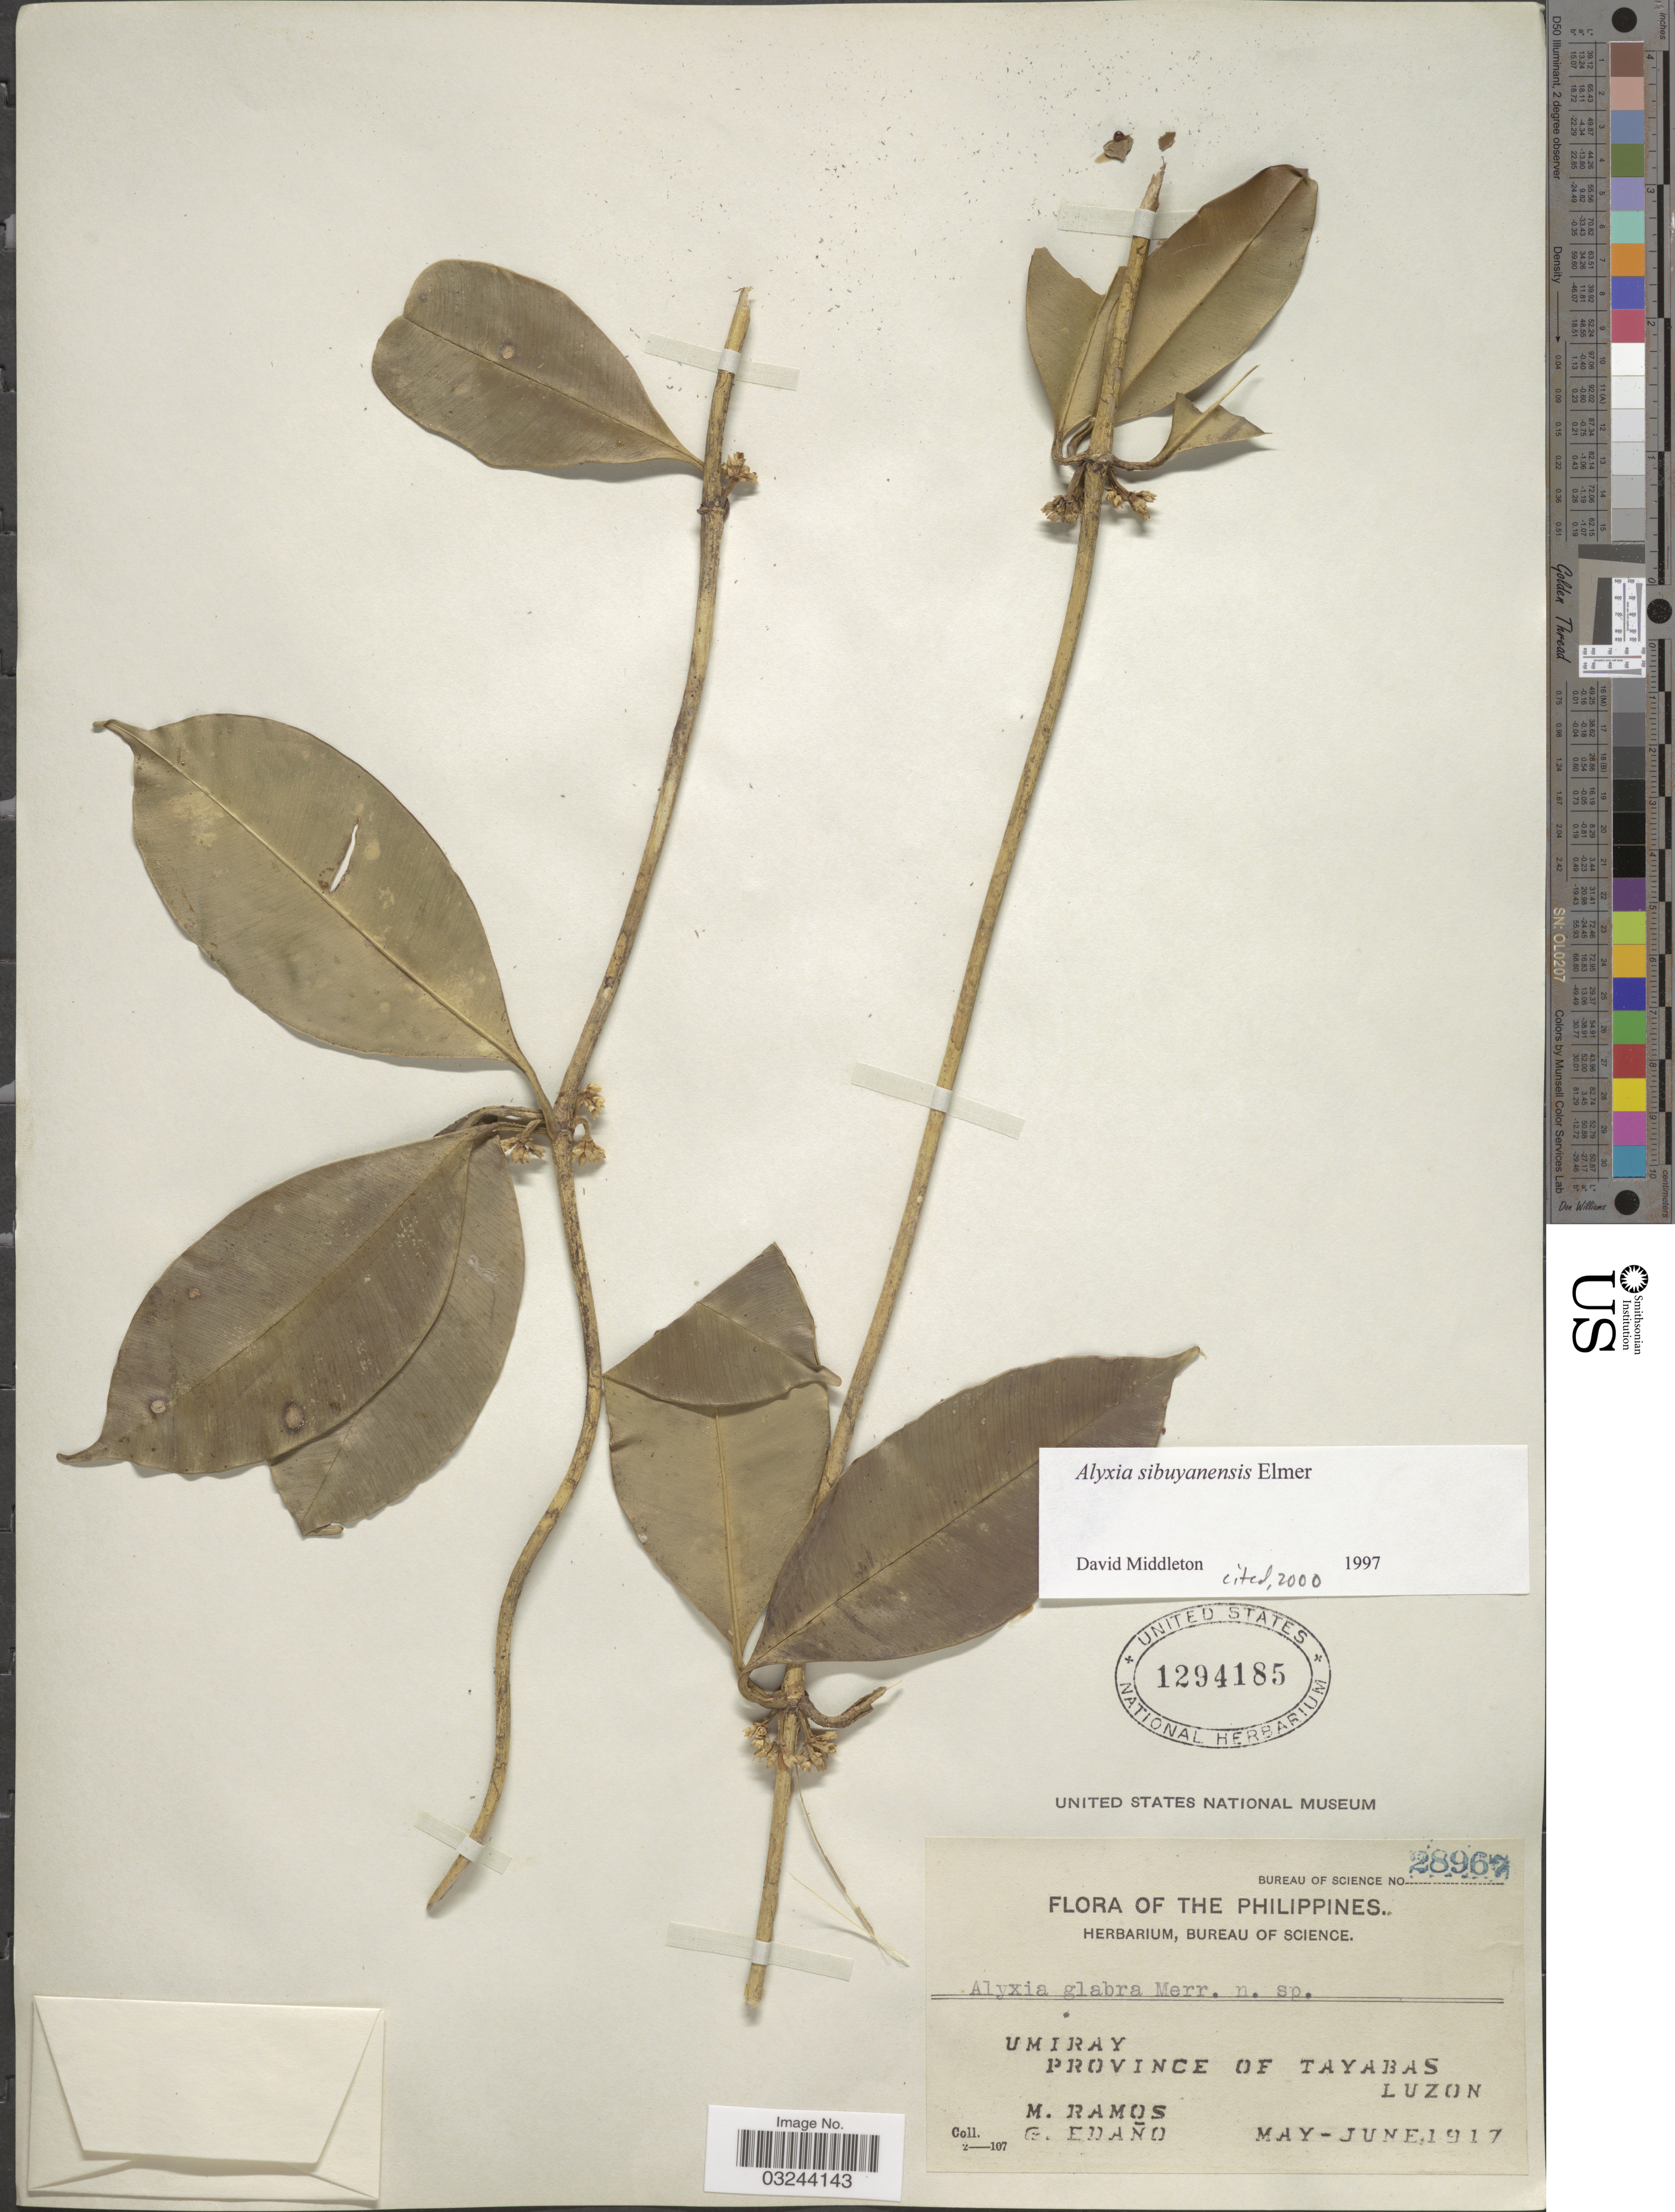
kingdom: Plantae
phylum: Tracheophyta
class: Magnoliopsida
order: Gentianales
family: Apocynaceae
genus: Alyxia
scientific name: Alyxia sibuyanensis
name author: Elmer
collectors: M. Ramos & G. Edaño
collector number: Bureau of Science 28967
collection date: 1917-05/1917-06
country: Philippines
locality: Umiray, Province of Tayabas, Luzon.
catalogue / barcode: US 1294185